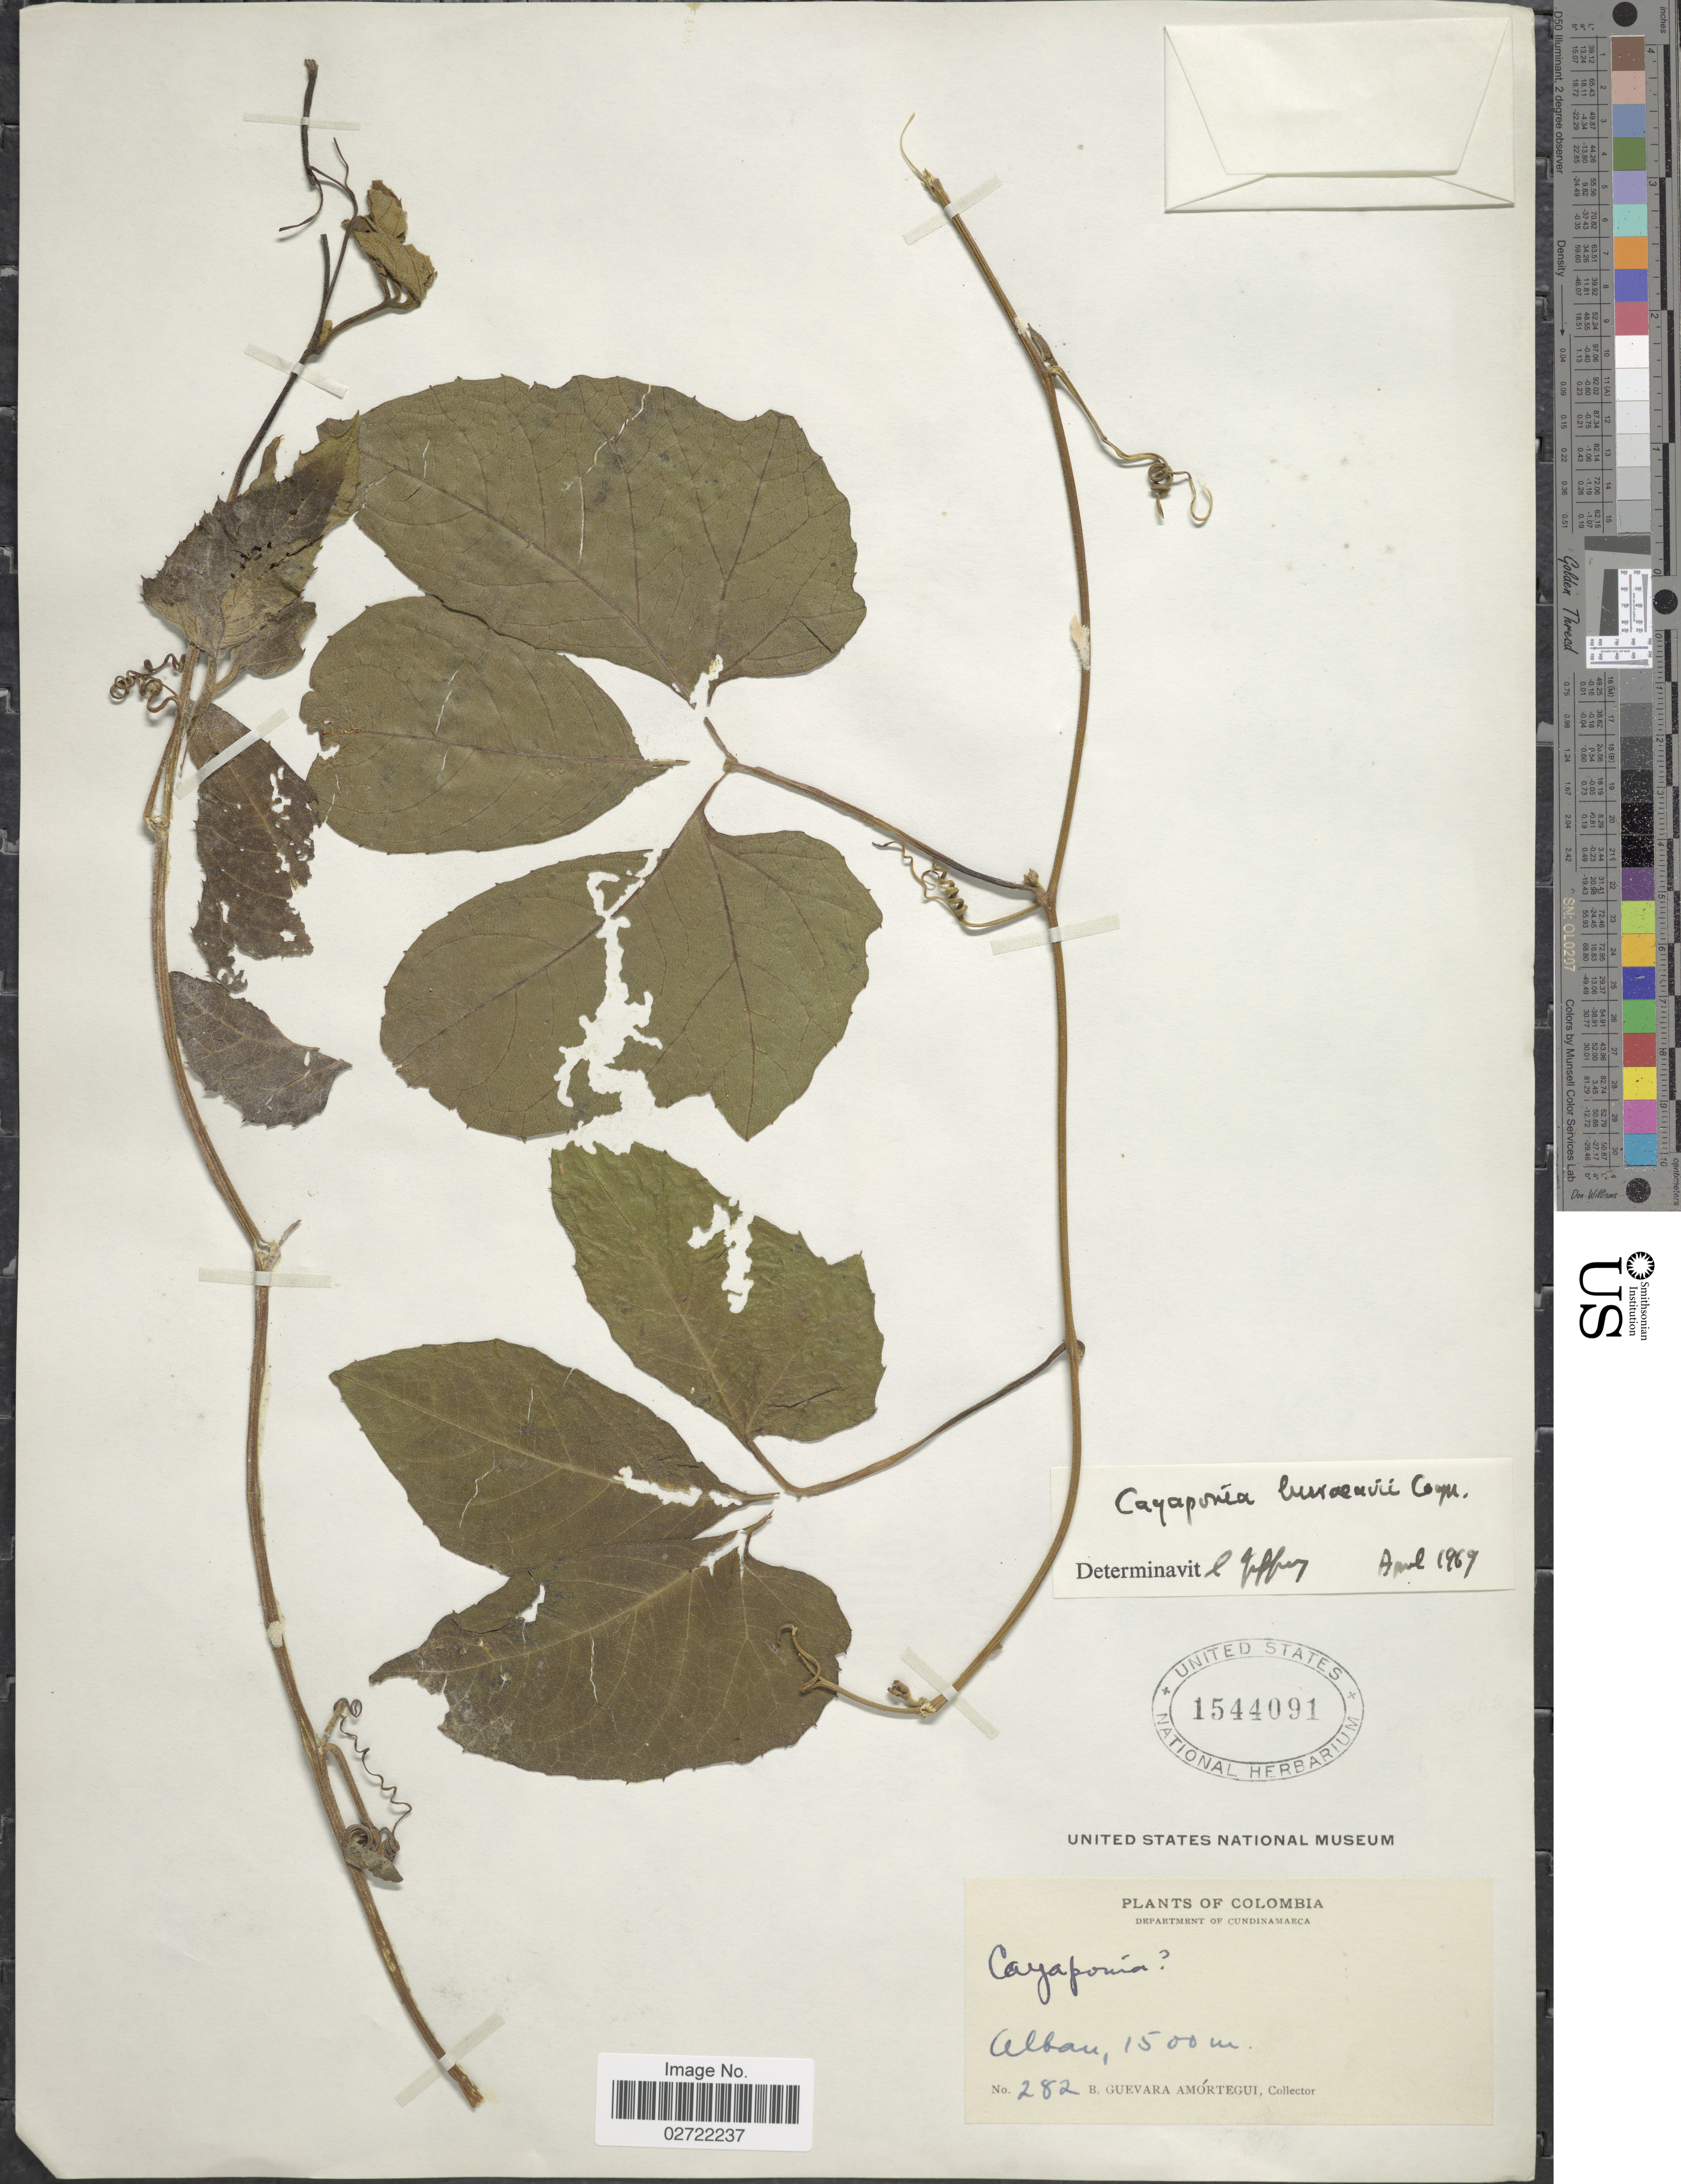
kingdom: Plantae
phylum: Tracheophyta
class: Magnoliopsida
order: Cucurbitales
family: Cucurbitaceae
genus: Cayaponia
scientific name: Cayaponia buraeavii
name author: Cogn.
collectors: B. Guevara Amortegui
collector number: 282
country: Colombia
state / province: Cundinamarca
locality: Department of Cundinamarca. Alban.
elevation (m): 1500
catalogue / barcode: US 1544091